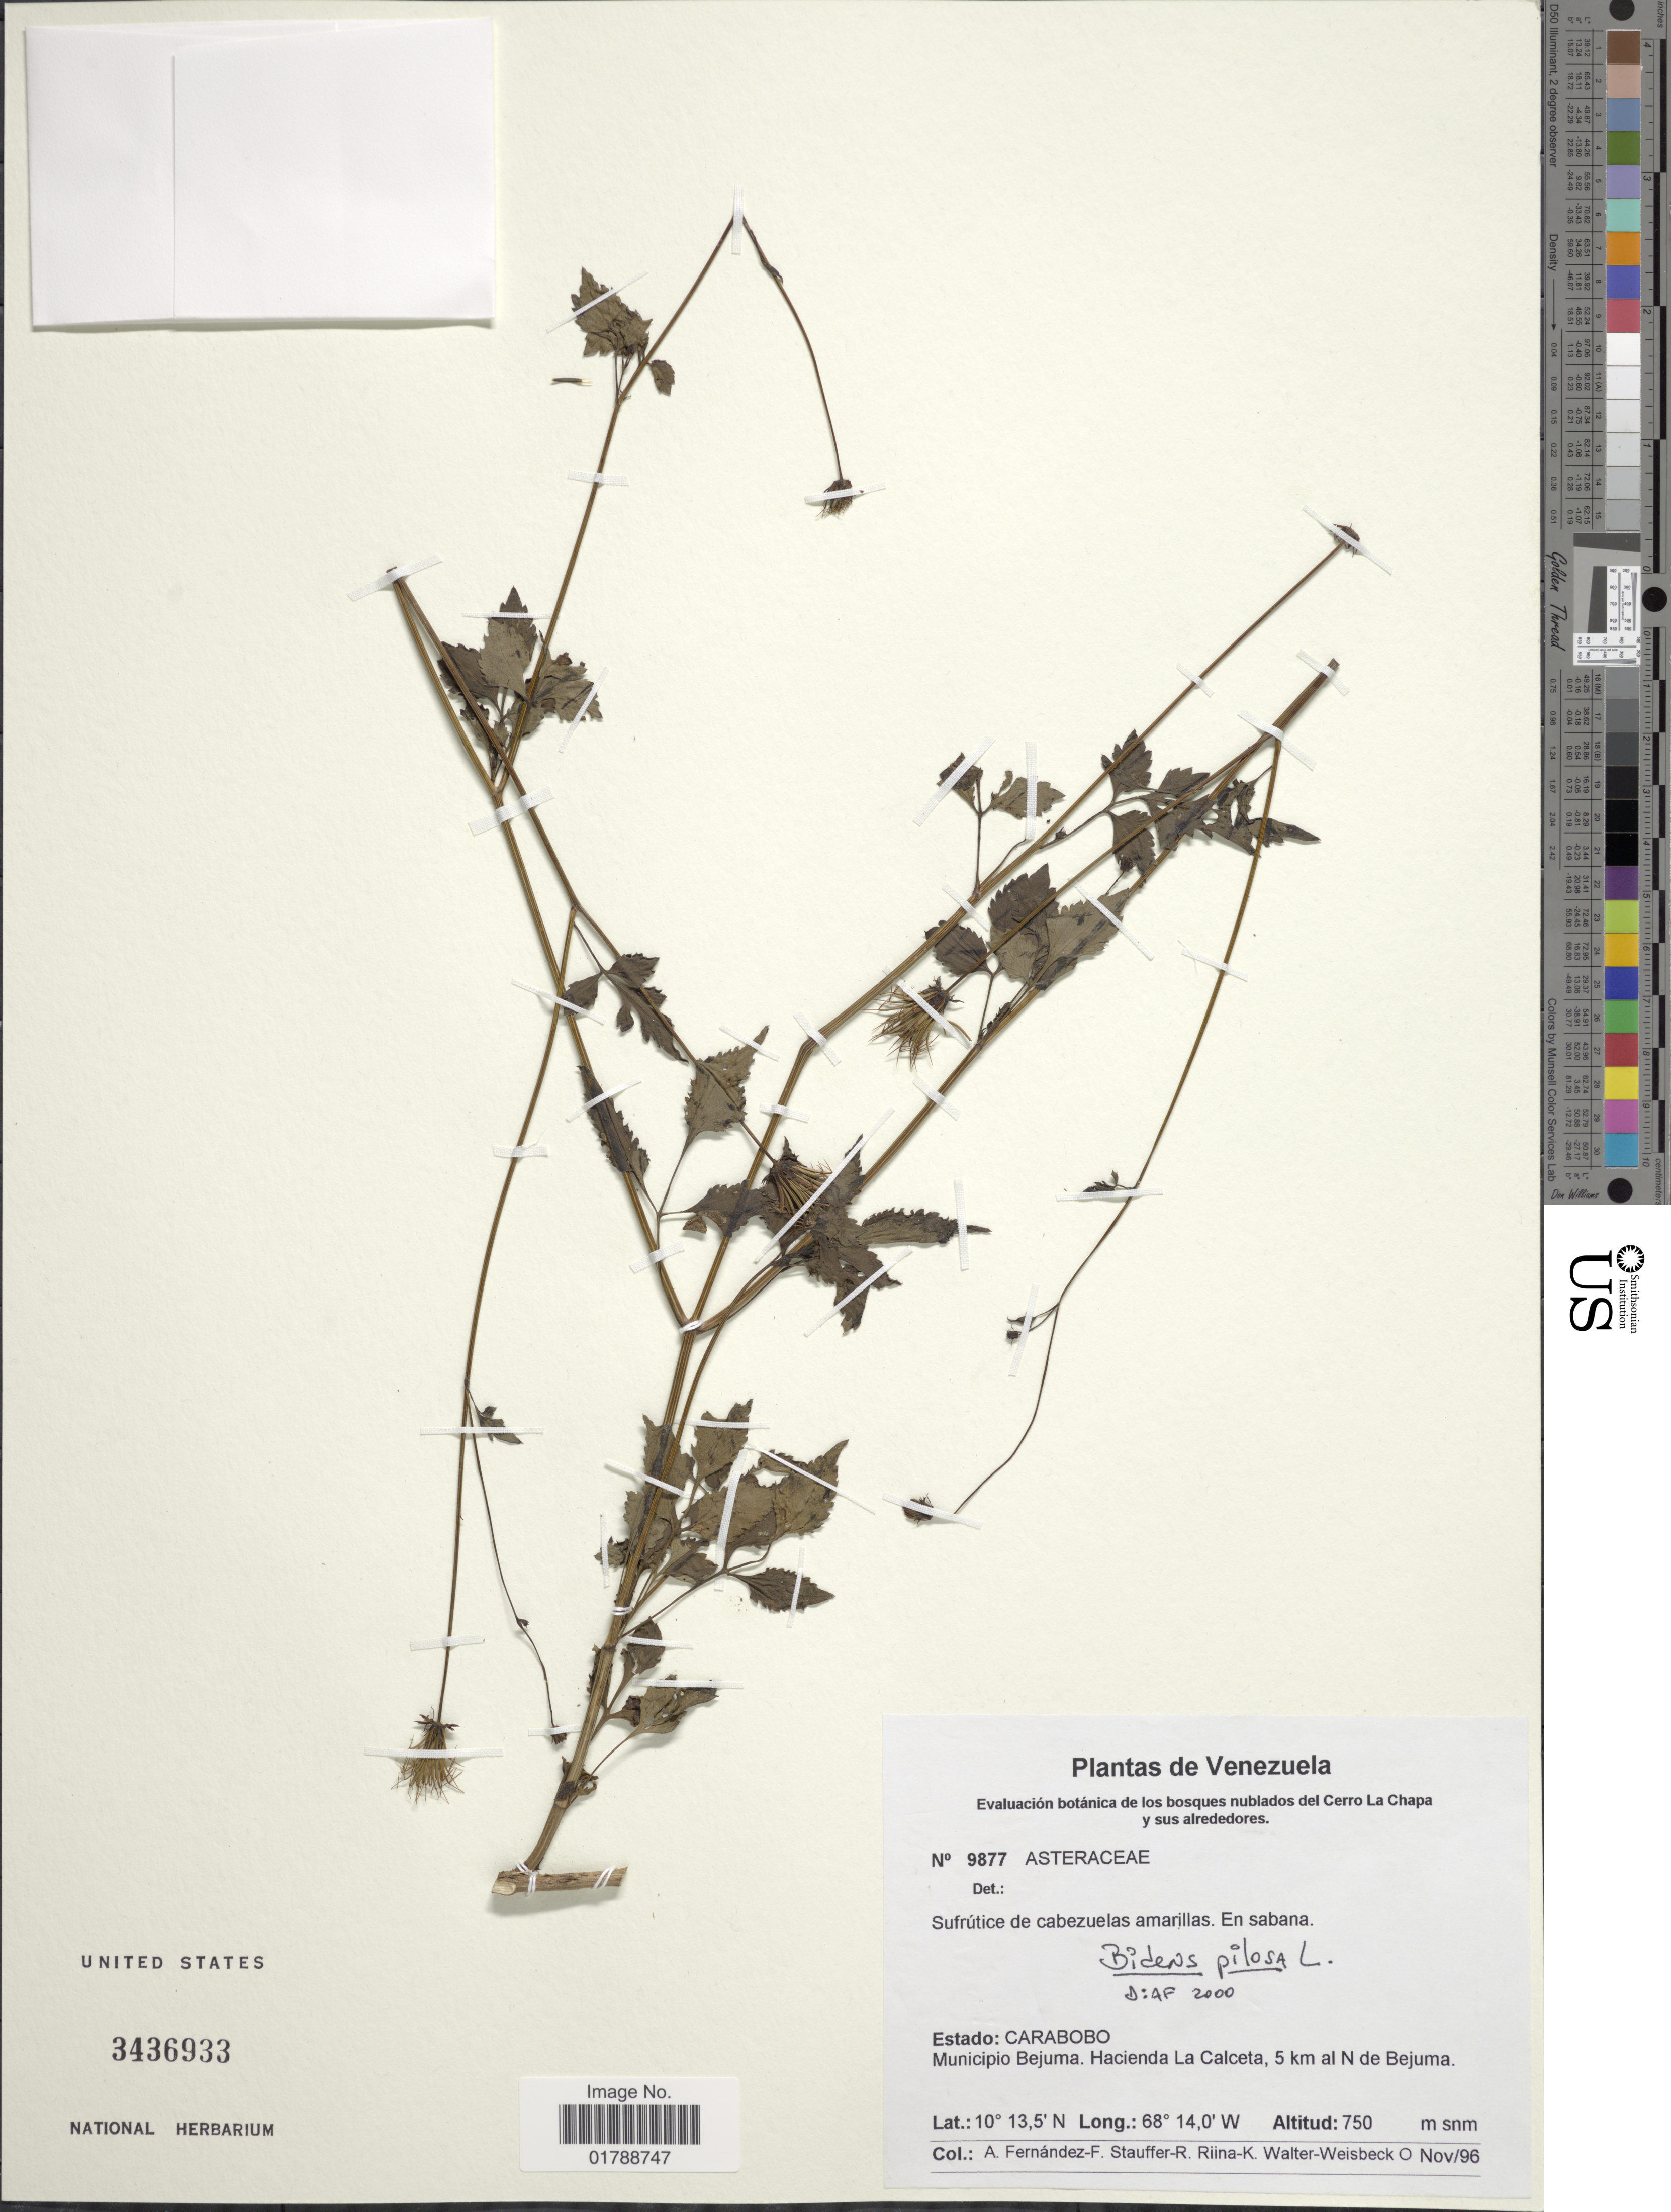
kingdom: Plantae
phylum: Tracheophyta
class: Magnoliopsida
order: Asterales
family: Asteraceae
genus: Bidens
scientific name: Bidens riparia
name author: Kunth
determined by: Liris Barbosa da Silva, María, (UEFS (HUEFS)), Universidade Estadual de Feira de Santana (BRAZIL)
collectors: A. Fernández, F. W. Stauffer, R. Riina, K. Walter-Weissbeck & O. Kunert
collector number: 9877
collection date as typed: Transcribed d/m/y: /11/96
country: Venezuela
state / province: Carabobo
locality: MunicipioBejuma. Hacienda La Caleta, 5 km al N de Bejuma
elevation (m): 750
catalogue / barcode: US 3436933